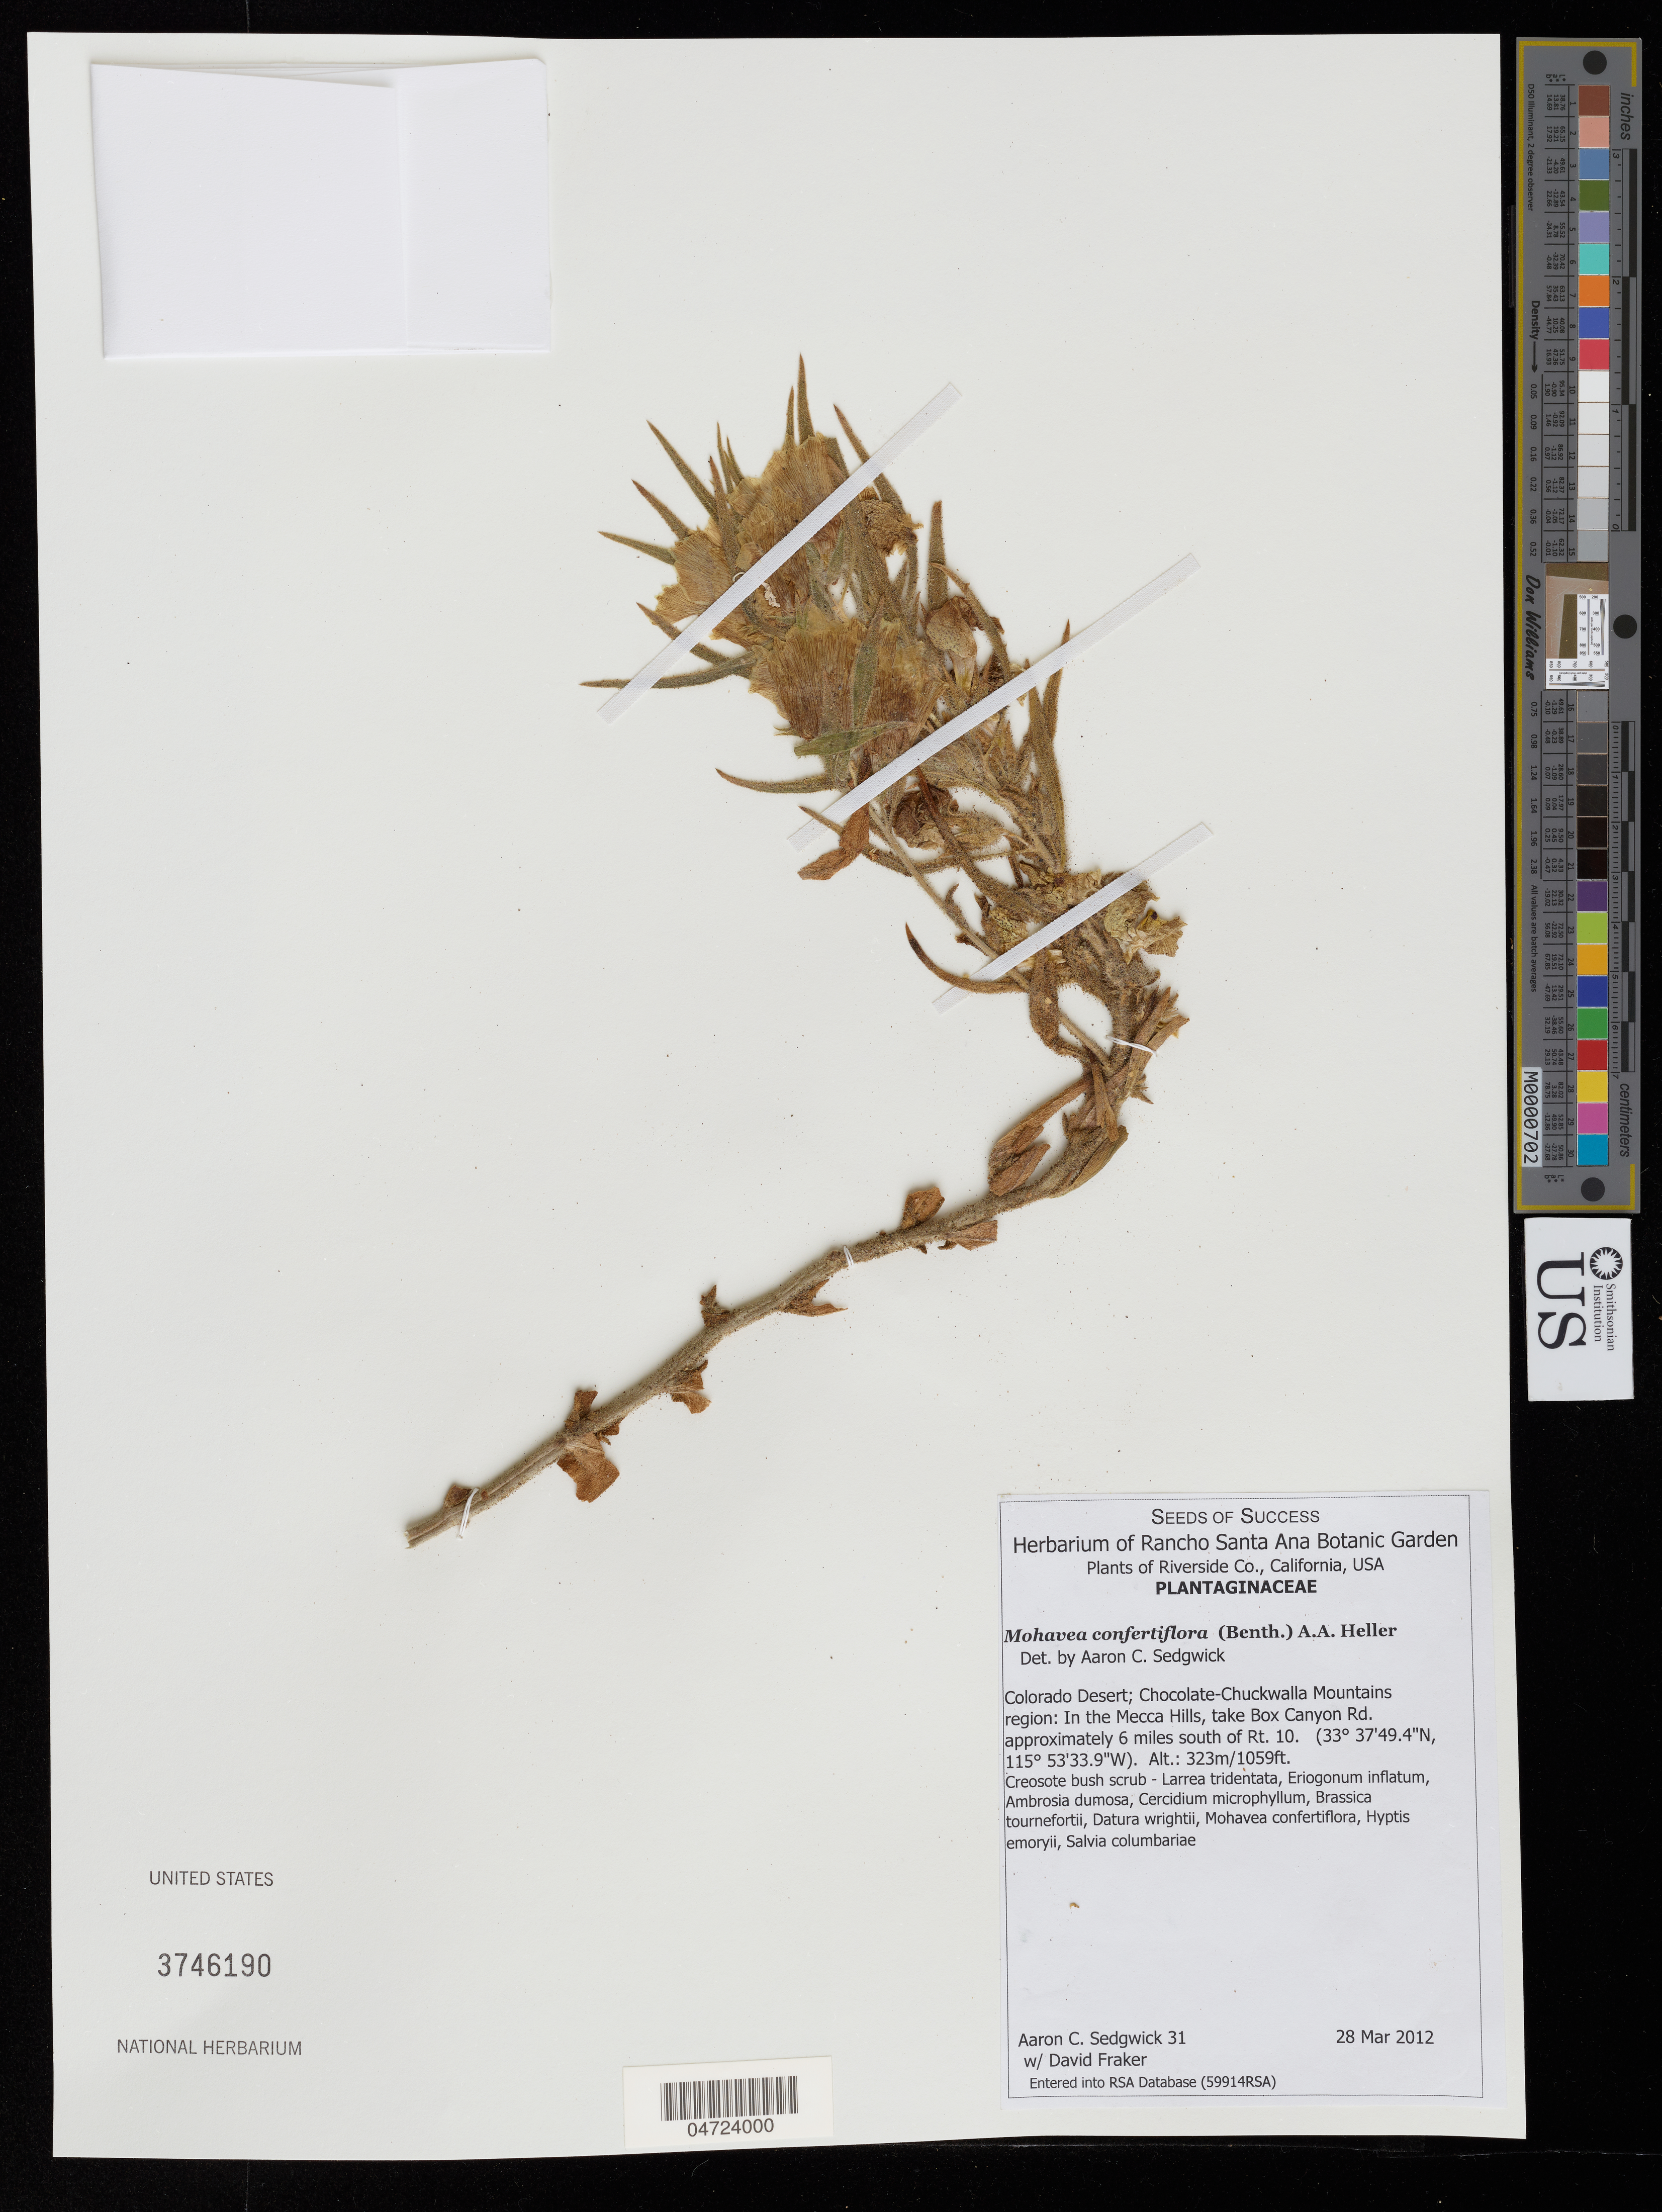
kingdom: Plantae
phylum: Tracheophyta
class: Magnoliopsida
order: Lamiales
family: Plantaginaceae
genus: Mohavea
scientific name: Mohavea confertiflora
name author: (A. DC.) A. Heller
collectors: A. Sedgwick & D. Fraker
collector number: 31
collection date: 2012-03-28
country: United States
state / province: California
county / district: Riverside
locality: Riverside Co. Colorado Desert; Chocolate-Chuckwalla Mountains region: In the Mecca Hills, take Box Canyon Rd. approximately 6 miles south of Rt. 10.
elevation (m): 323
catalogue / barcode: US 3746190